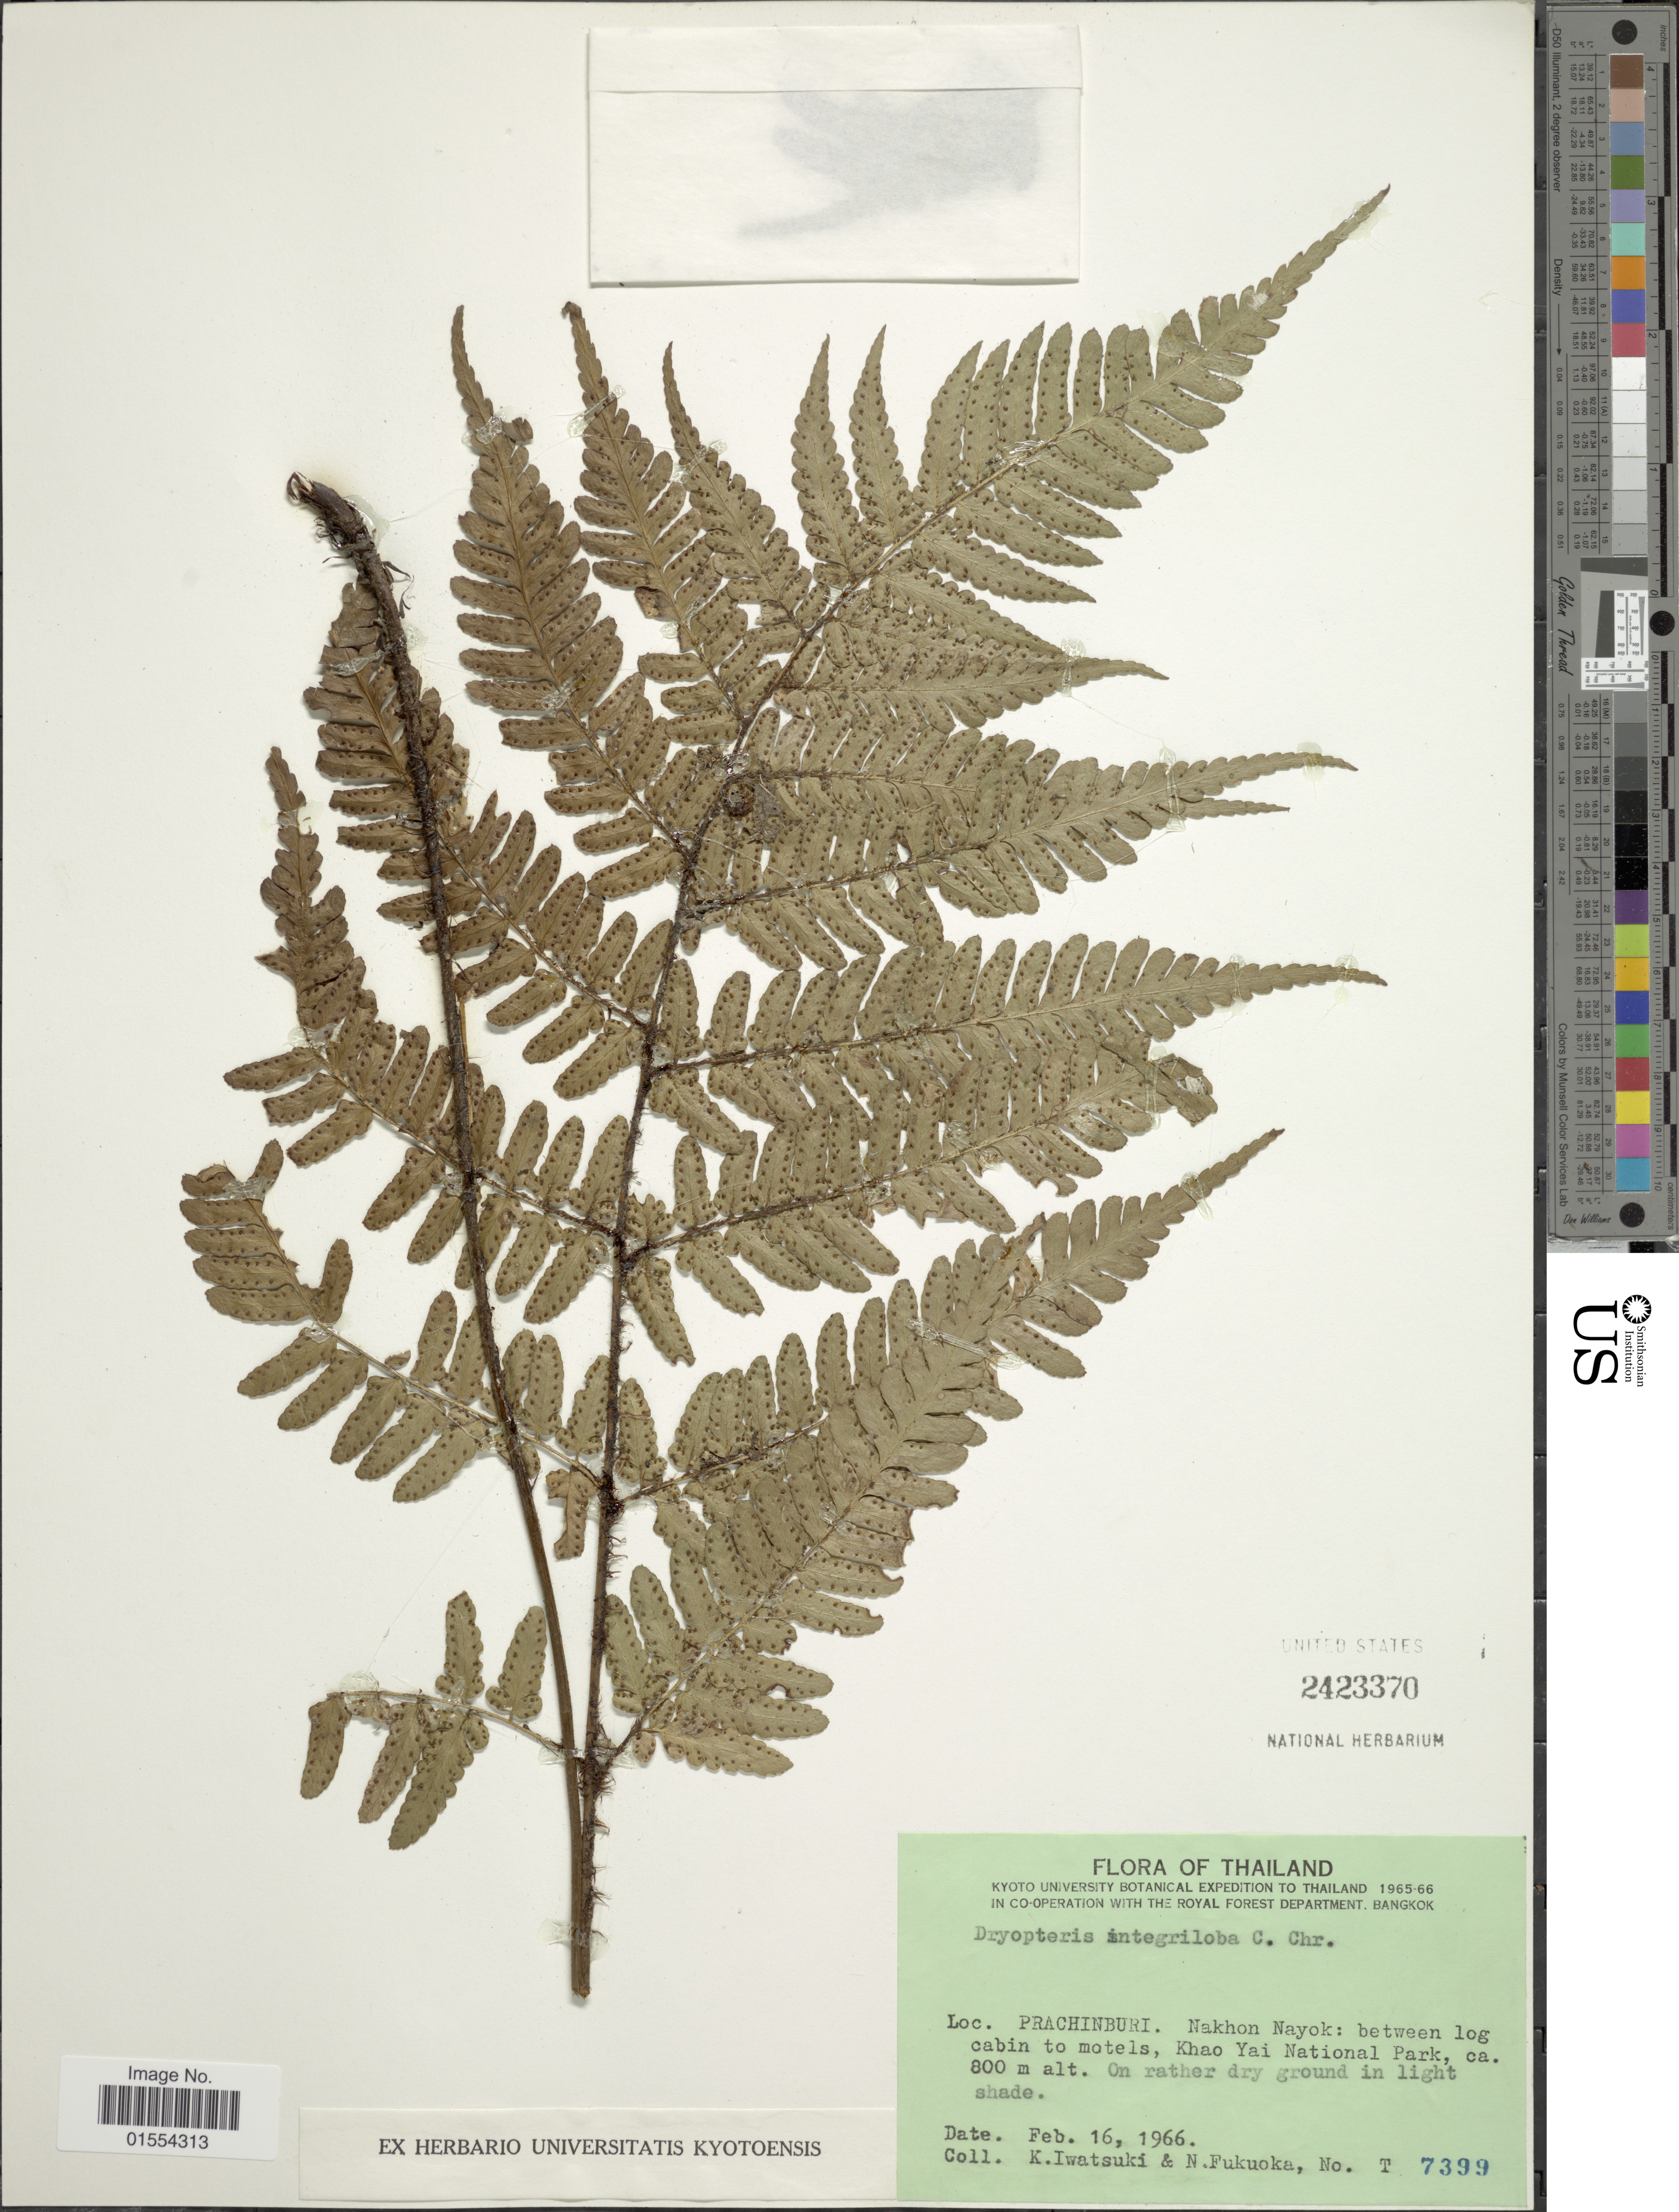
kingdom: Plantae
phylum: Tracheophyta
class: Polypodiopsida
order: Polypodiales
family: Dryopteridaceae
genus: Dryopteris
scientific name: Dryopteris integriloba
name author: C. Chr.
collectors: K. Iwatsuki & N. Fukuoka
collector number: T7399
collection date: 1966-02-16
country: Thailand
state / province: Prachin Buri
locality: Thailand, Prachinburi. Nankhon Nayok: between log cabin to motels, Khao Yao National Park.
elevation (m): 800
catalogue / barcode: US 2423370